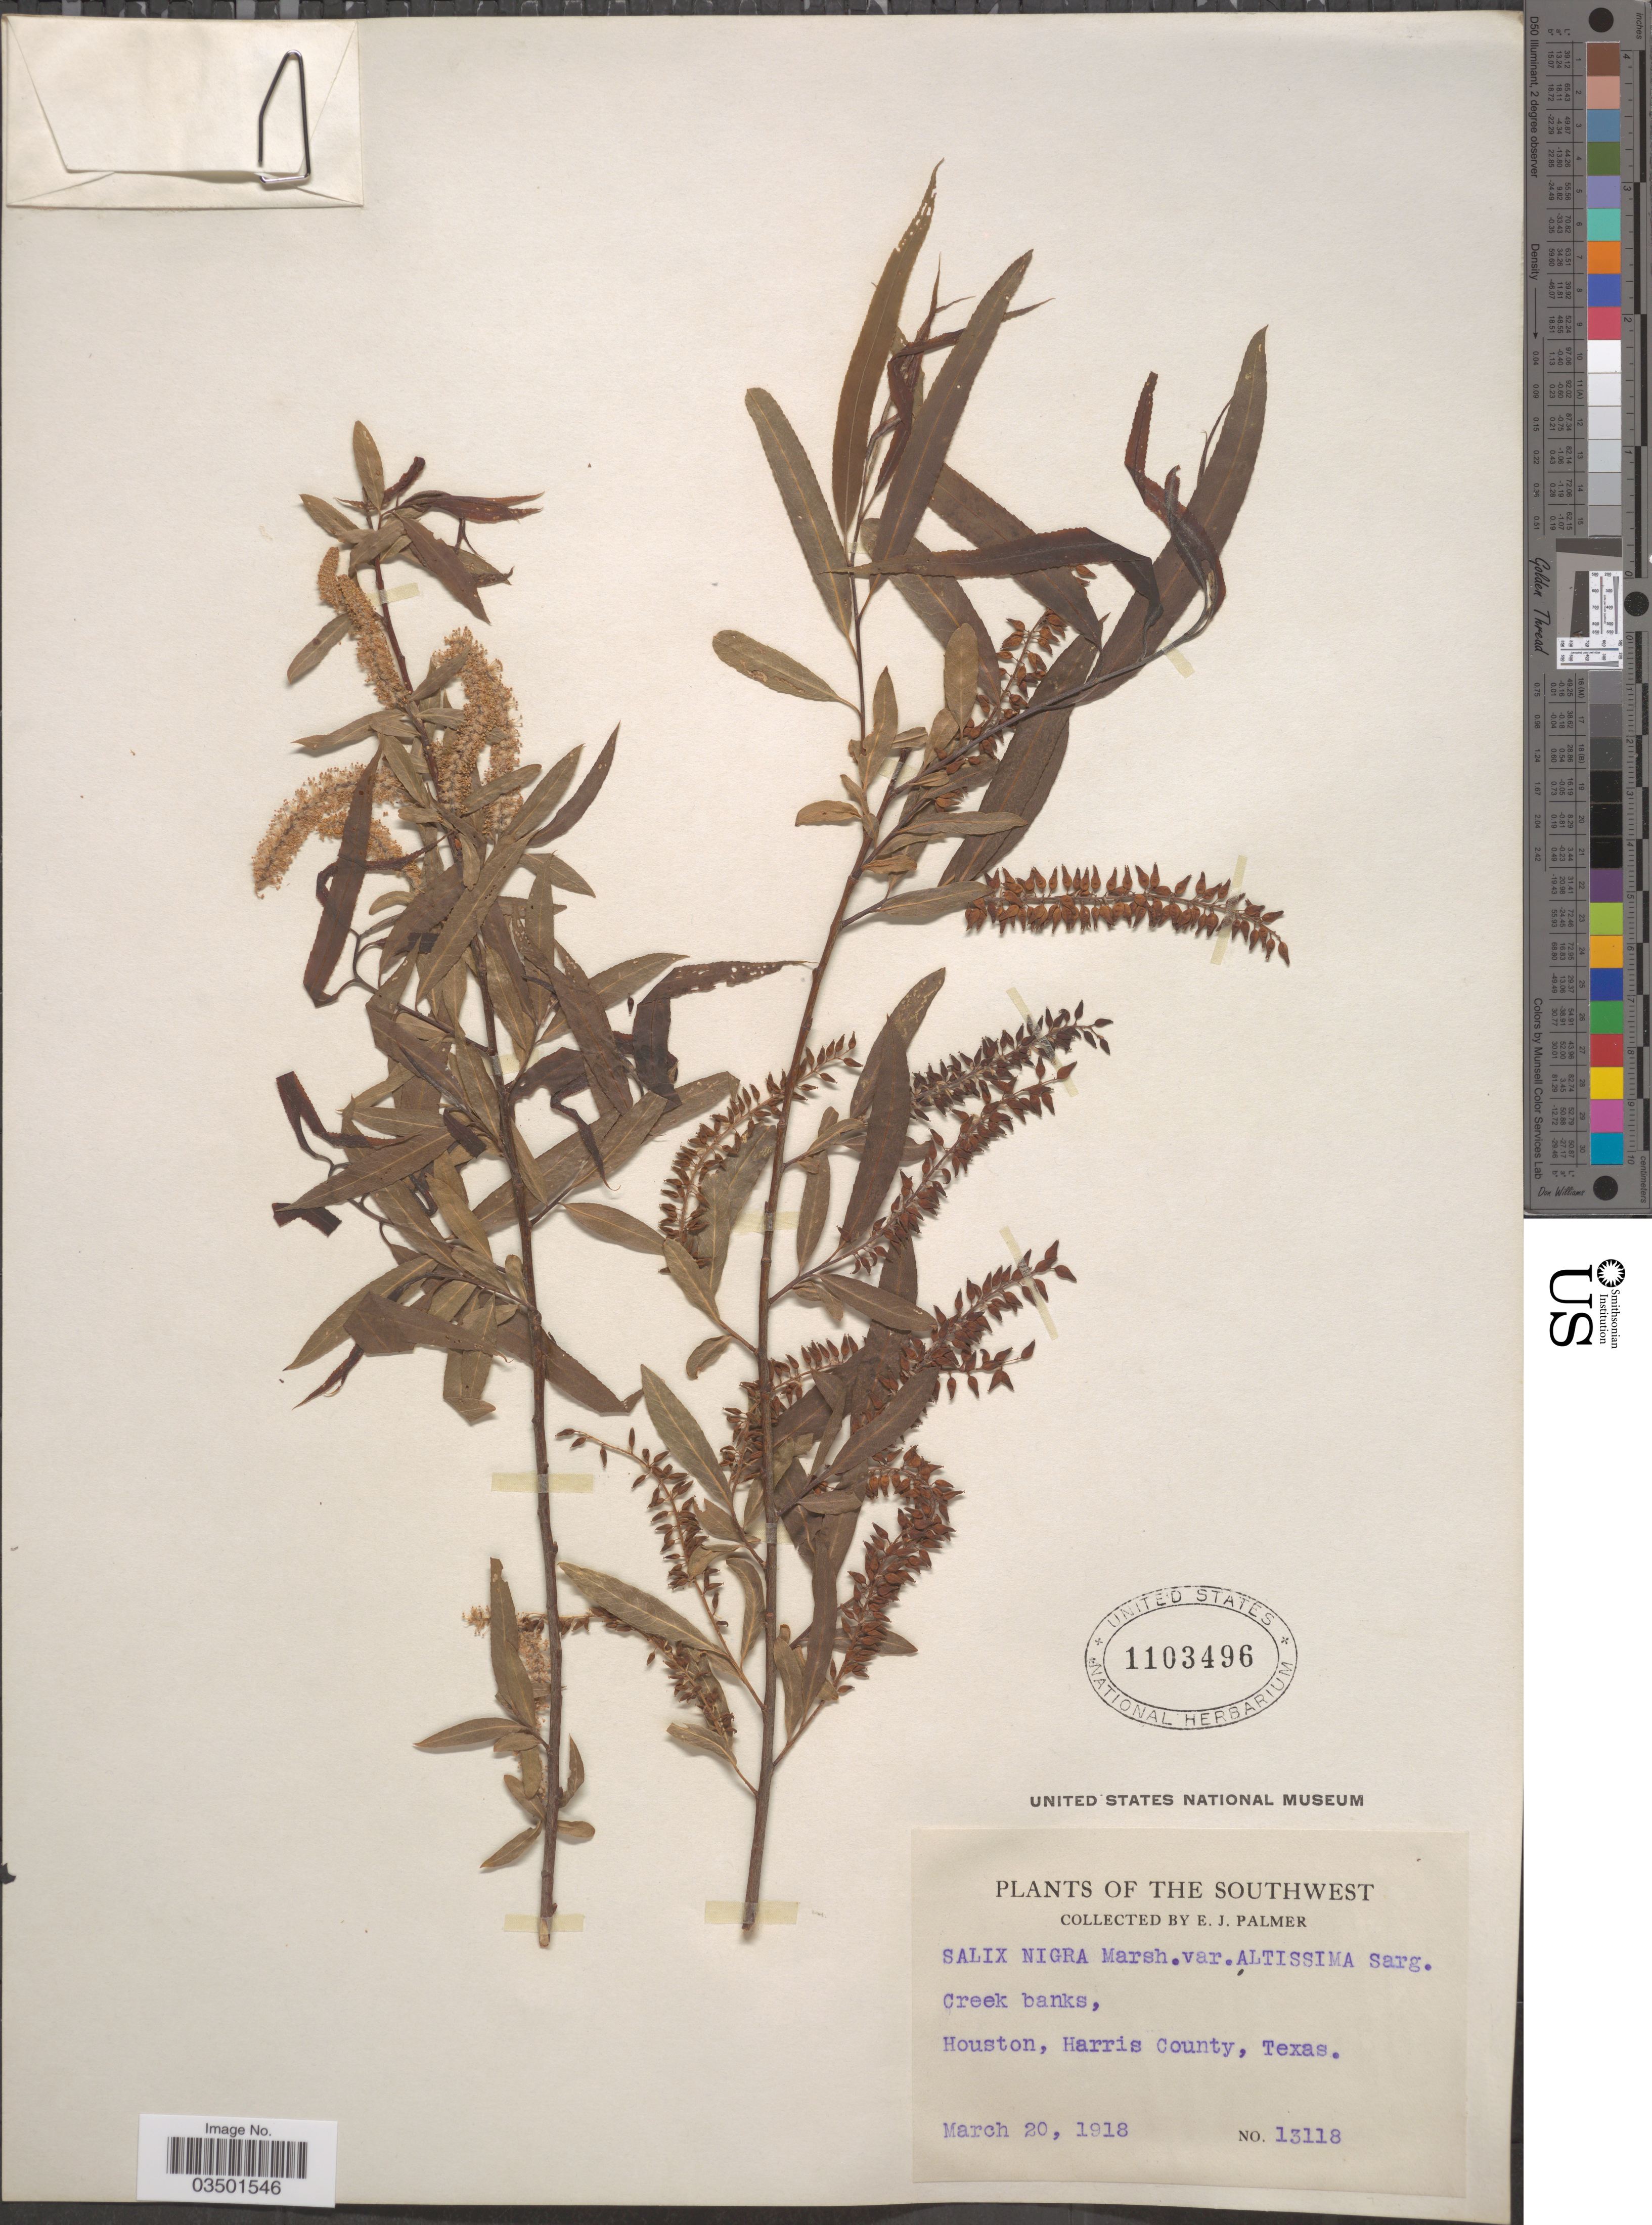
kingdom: Plantae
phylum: Tracheophyta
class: Magnoliopsida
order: Malpighiales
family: Salicaceae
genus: Salix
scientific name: Salix nigra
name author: Marshall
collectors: E. J. Palmer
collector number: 13118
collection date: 1918-03-20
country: United States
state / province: Texas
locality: The Southwest, Creek banks, Houston, Harris County.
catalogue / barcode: US 1103496